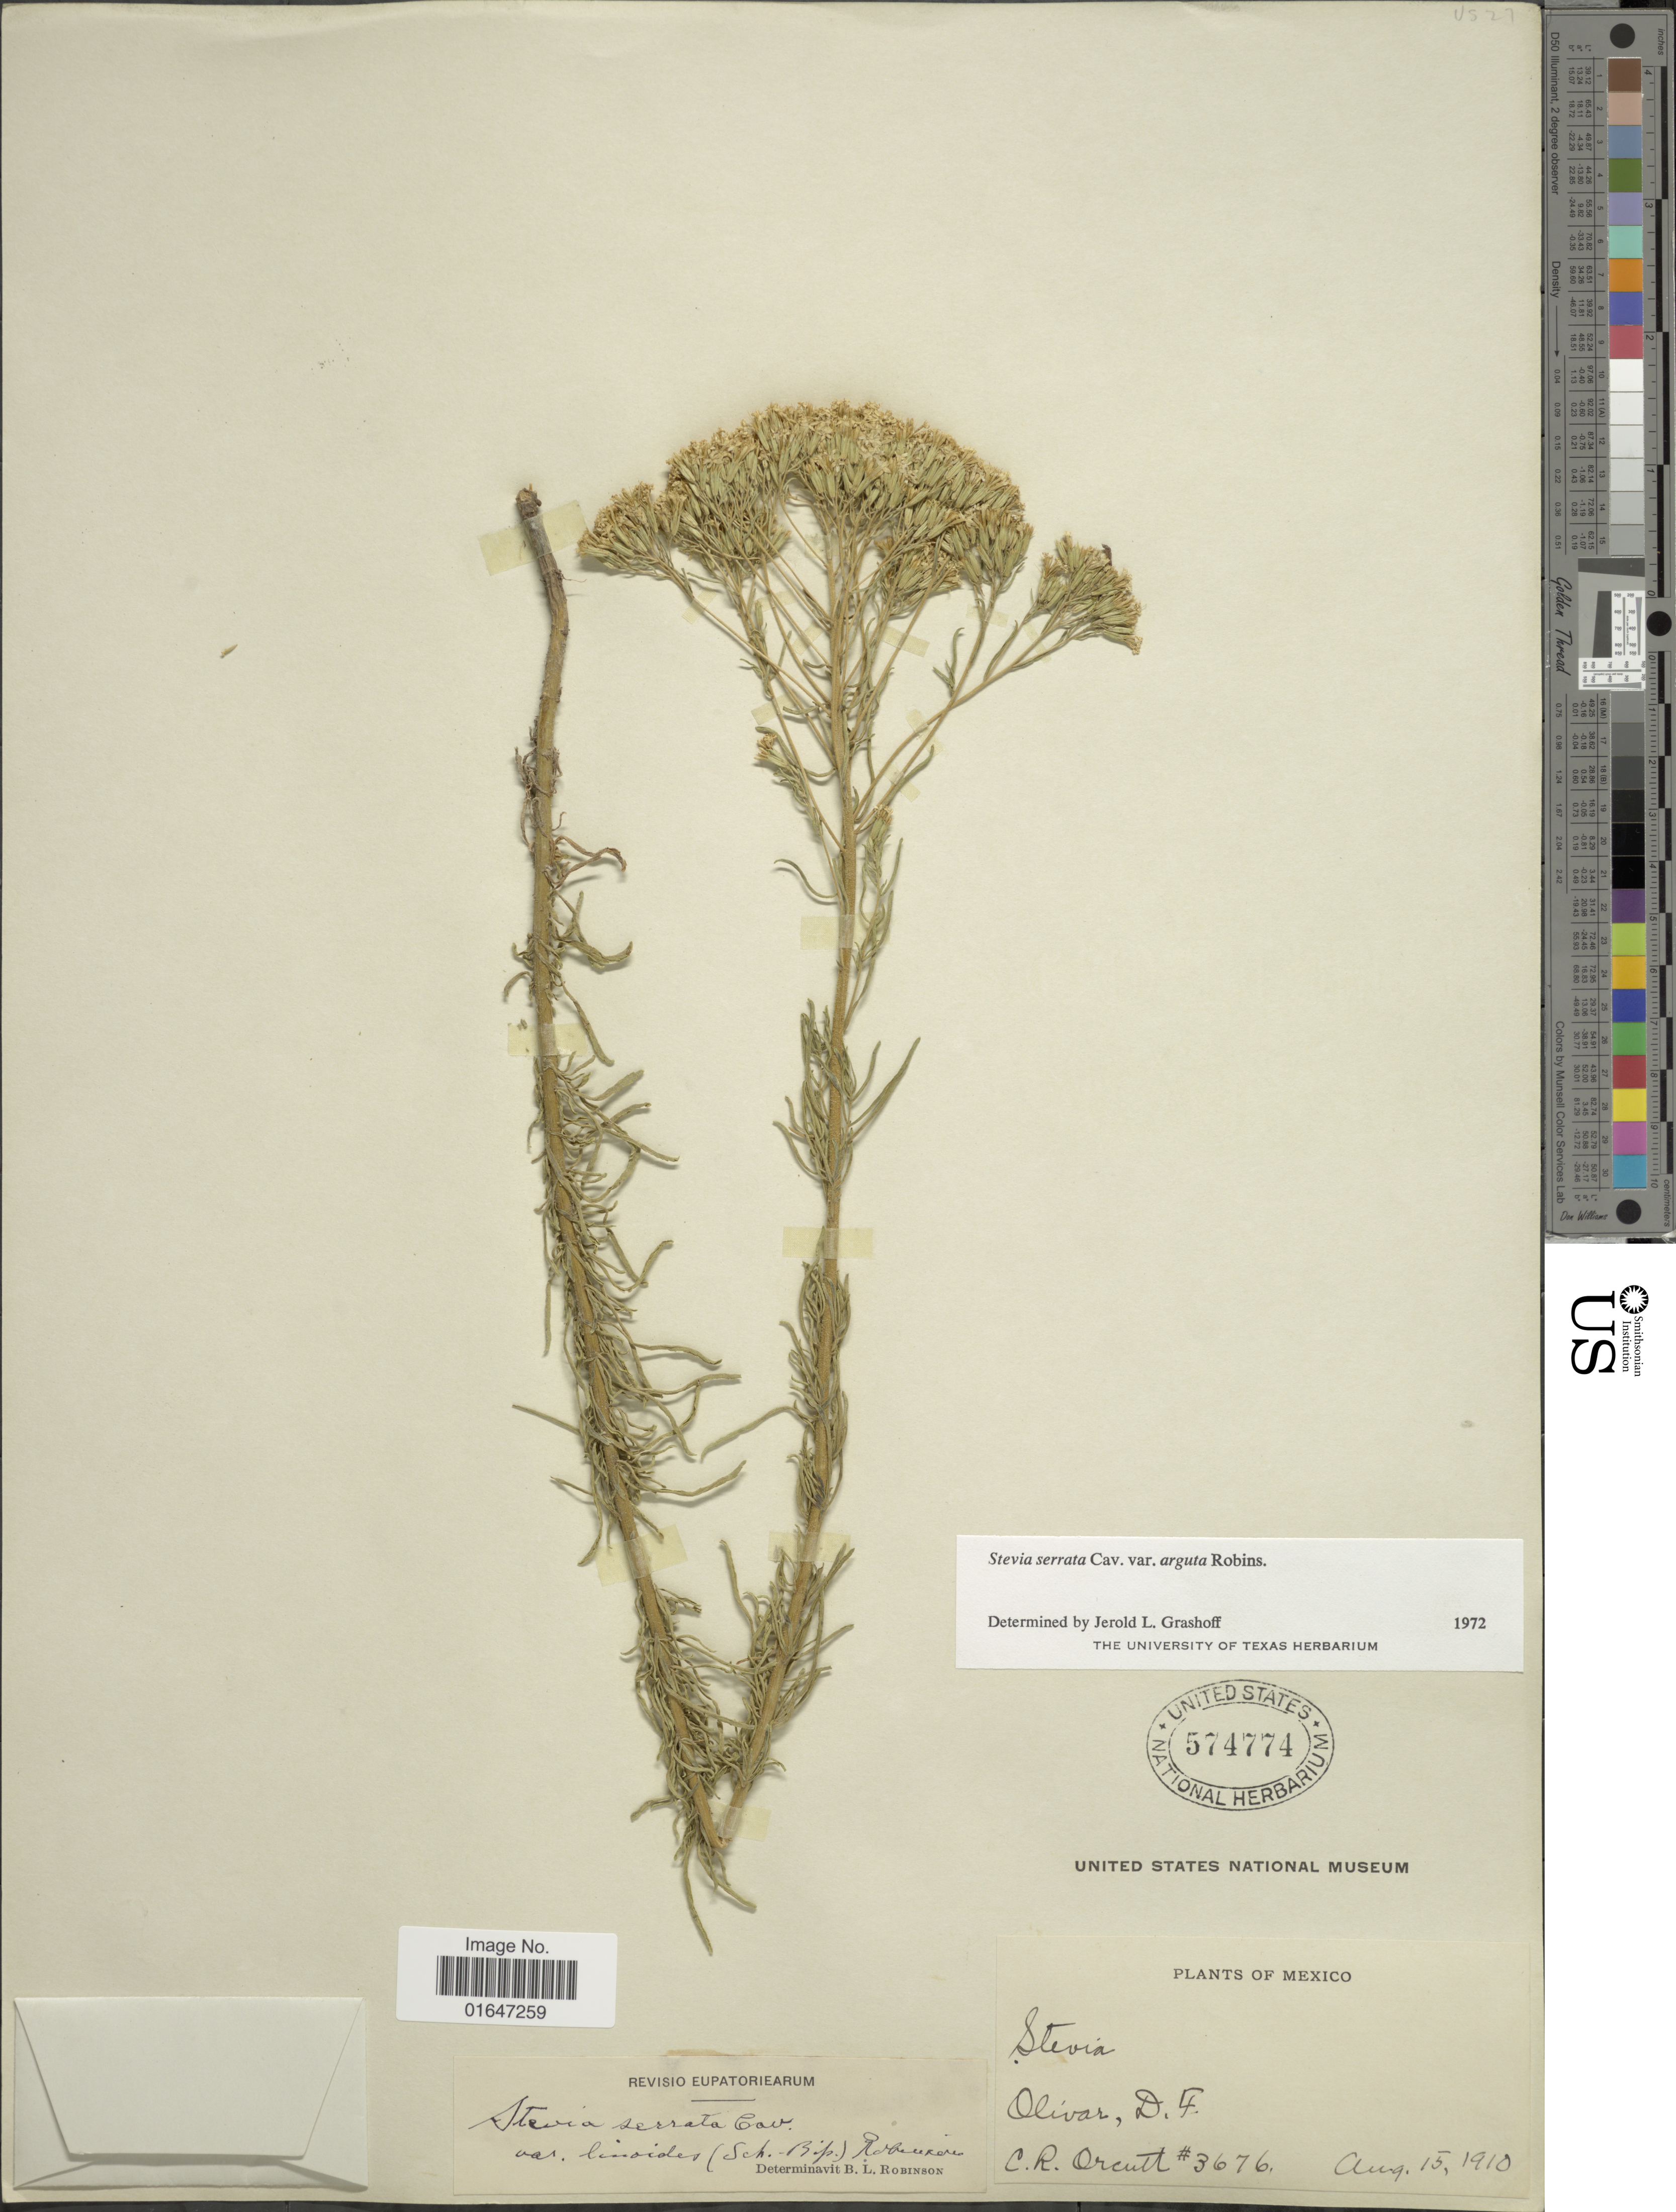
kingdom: Plantae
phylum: Tracheophyta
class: Magnoliopsida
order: Asterales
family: Asteraceae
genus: Stevia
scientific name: Stevia serrata var. arguta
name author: B.L. Rob.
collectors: C. R. Orcutt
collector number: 3676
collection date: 1910-08-15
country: Mexico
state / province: Distrito Federal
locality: Olivar, D. F.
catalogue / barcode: US 574774